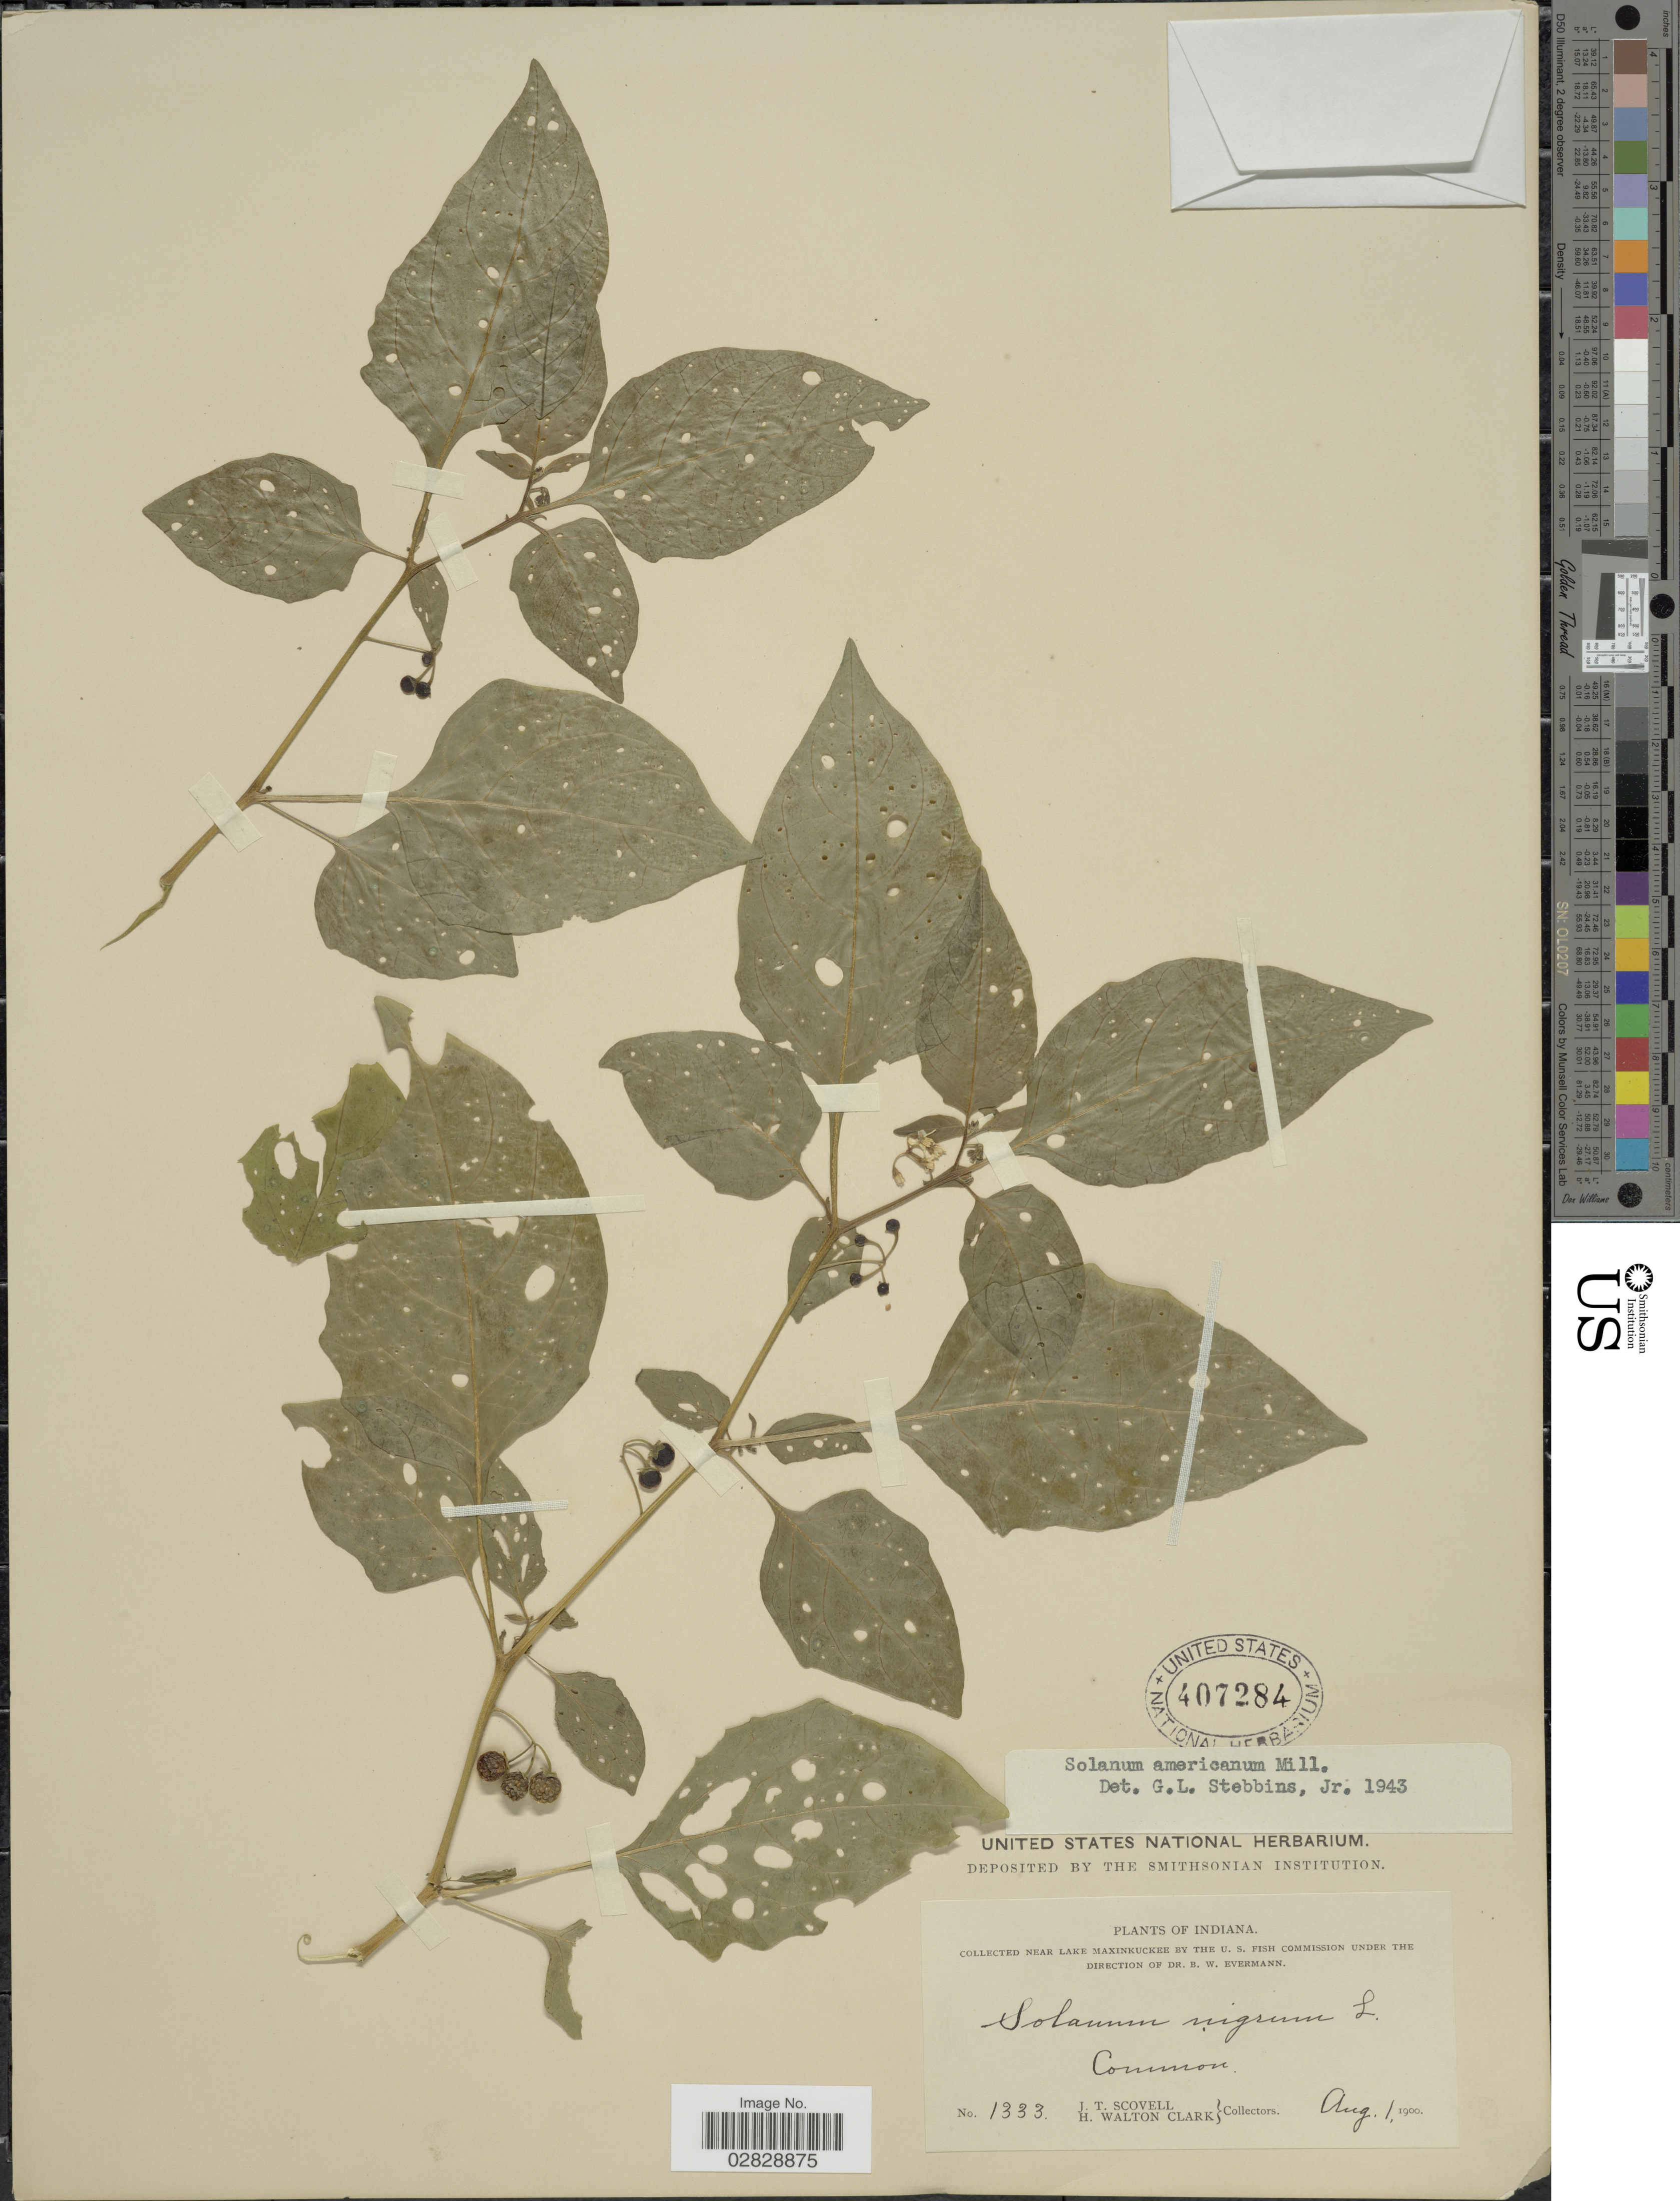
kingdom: Plantae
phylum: Tracheophyta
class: Magnoliopsida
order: Solanales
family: Solanaceae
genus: Solanum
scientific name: Solanum emulans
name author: Raf.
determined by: Knapp, S. D.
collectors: J. T. Scovell & H. W. Clark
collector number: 1333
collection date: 1900-08-01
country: United States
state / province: Indiana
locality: Near Lake Maxinkuckee.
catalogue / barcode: US 407284